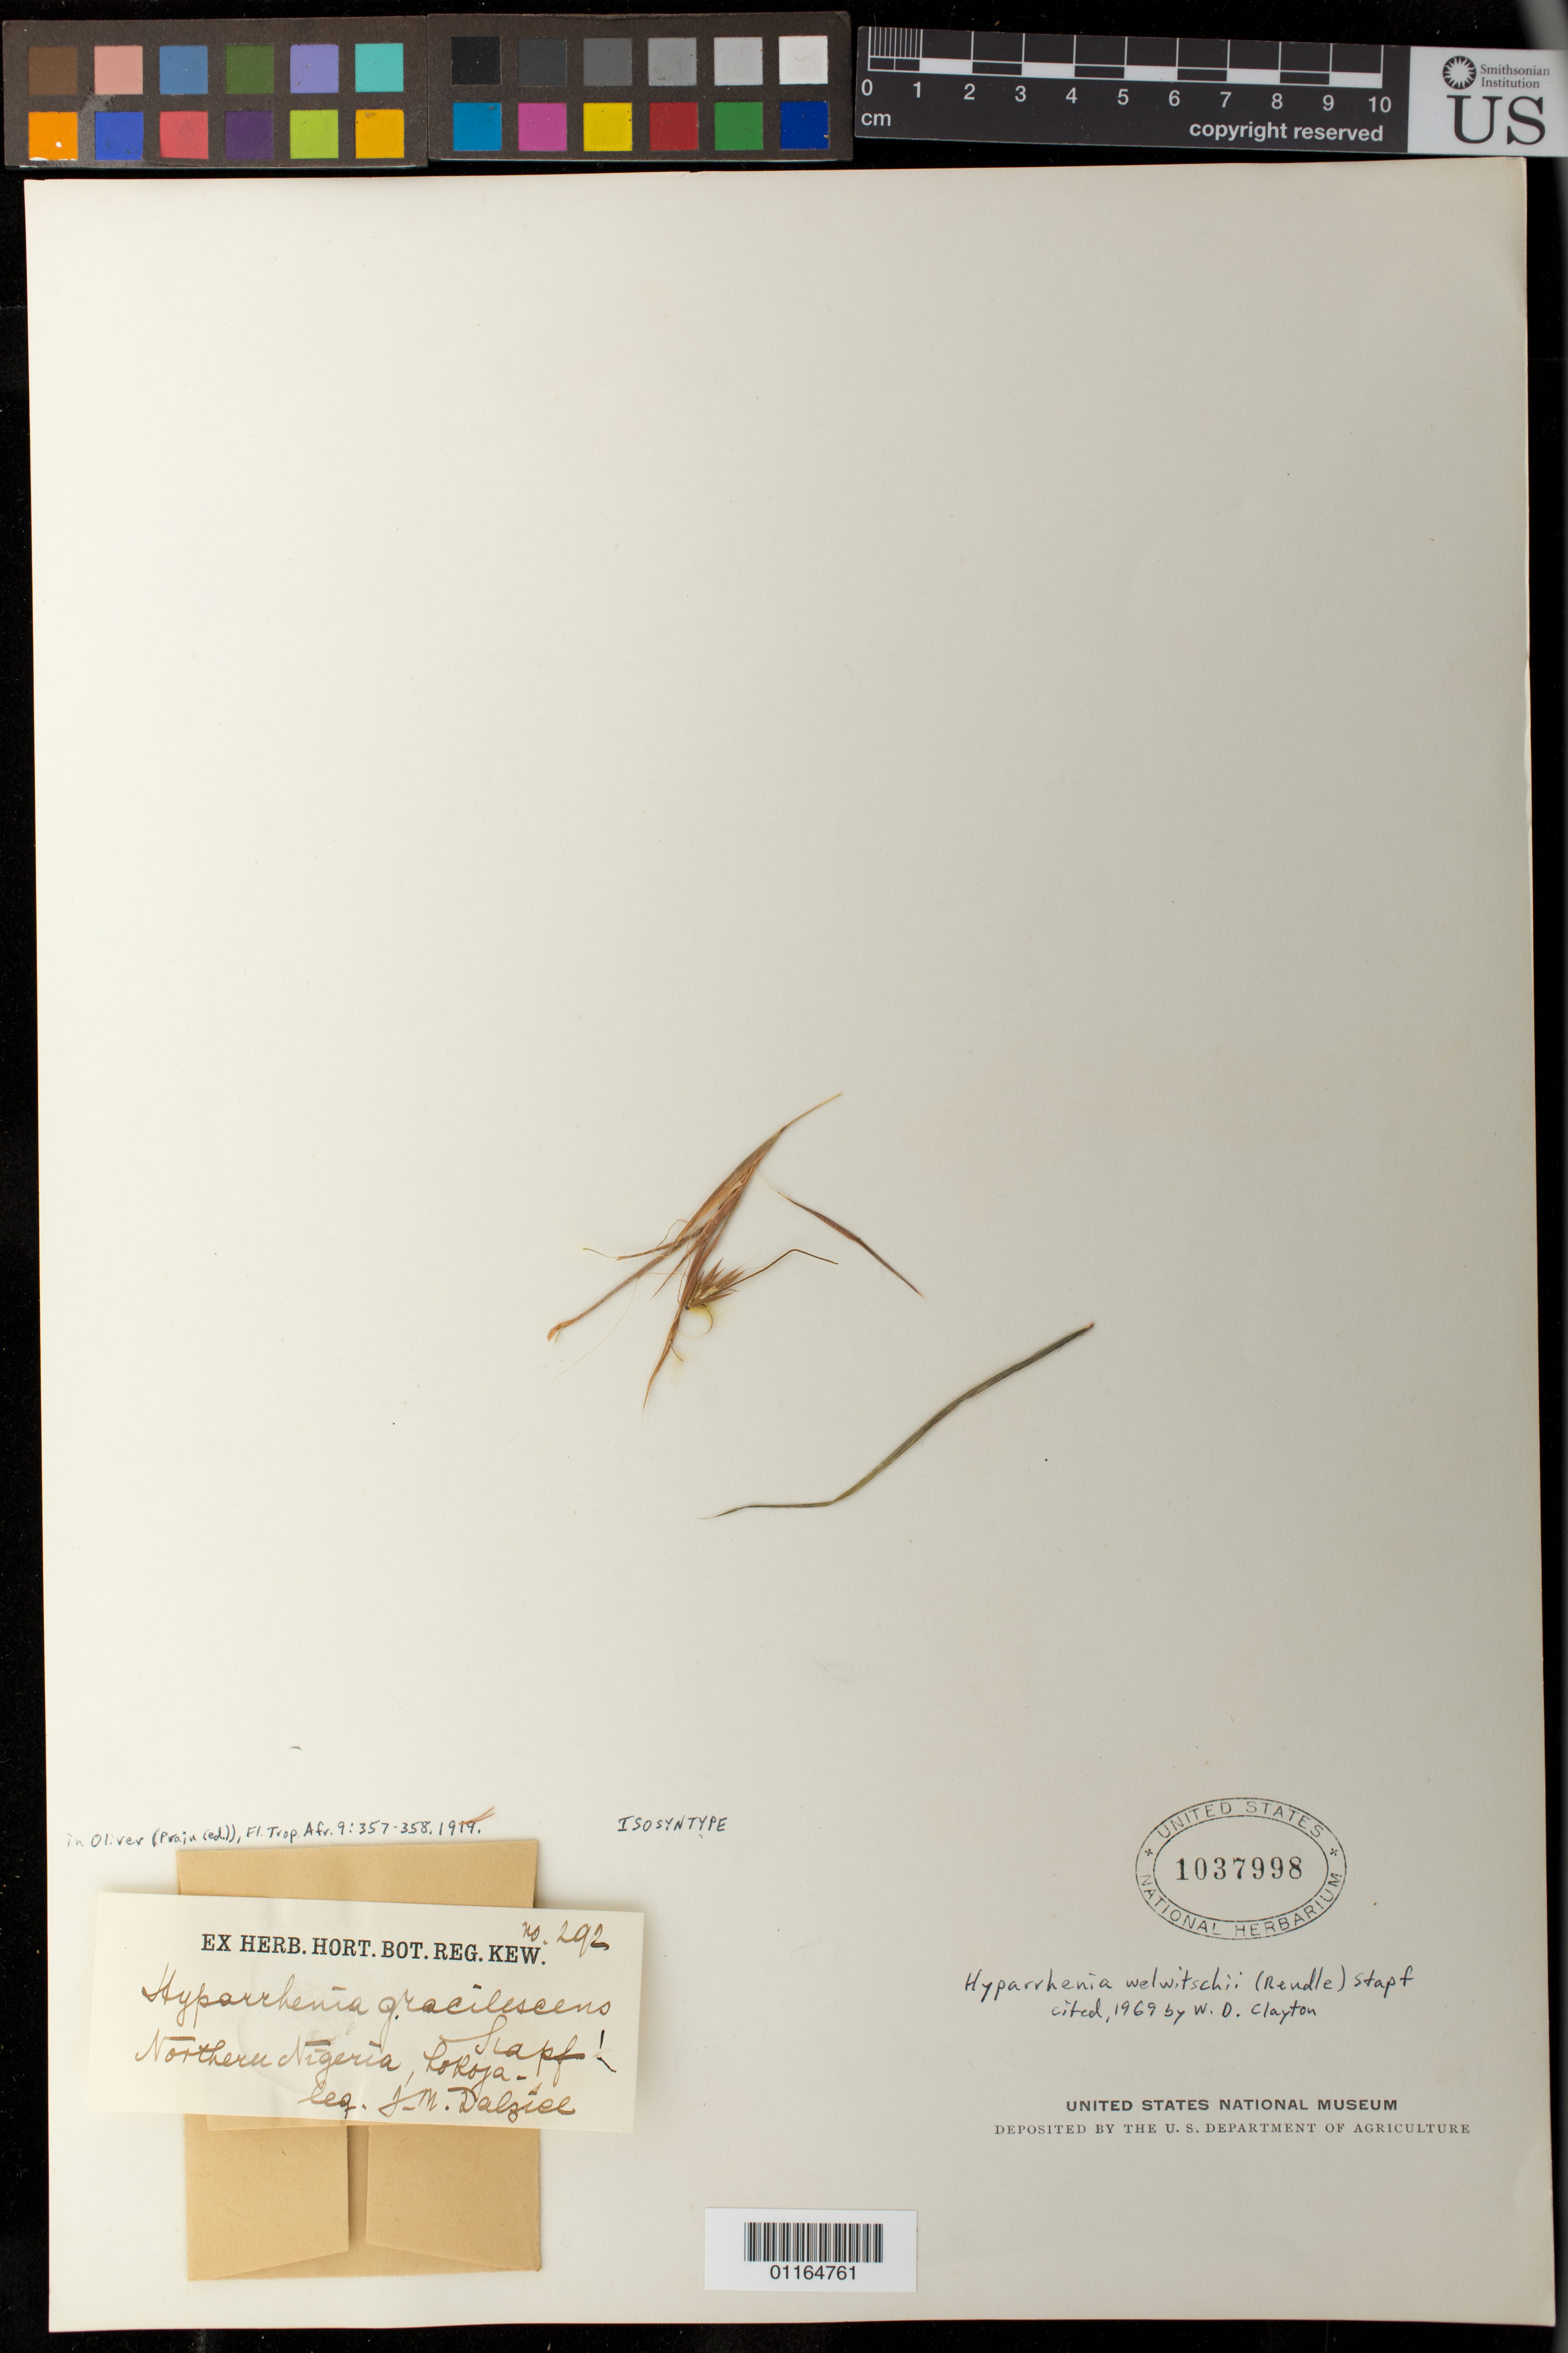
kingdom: Plantae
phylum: Tracheophyta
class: Liliopsida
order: Poales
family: Poaceae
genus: Hyparrhenia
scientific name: Hyparrhenia gracilescens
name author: Stapf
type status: Isosyntype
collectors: J. Dalziel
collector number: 292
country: Nigeria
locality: Northern Nigeria, Lokoja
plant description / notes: Fragmentary material of type specimen ex herb. Kew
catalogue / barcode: US 1037998